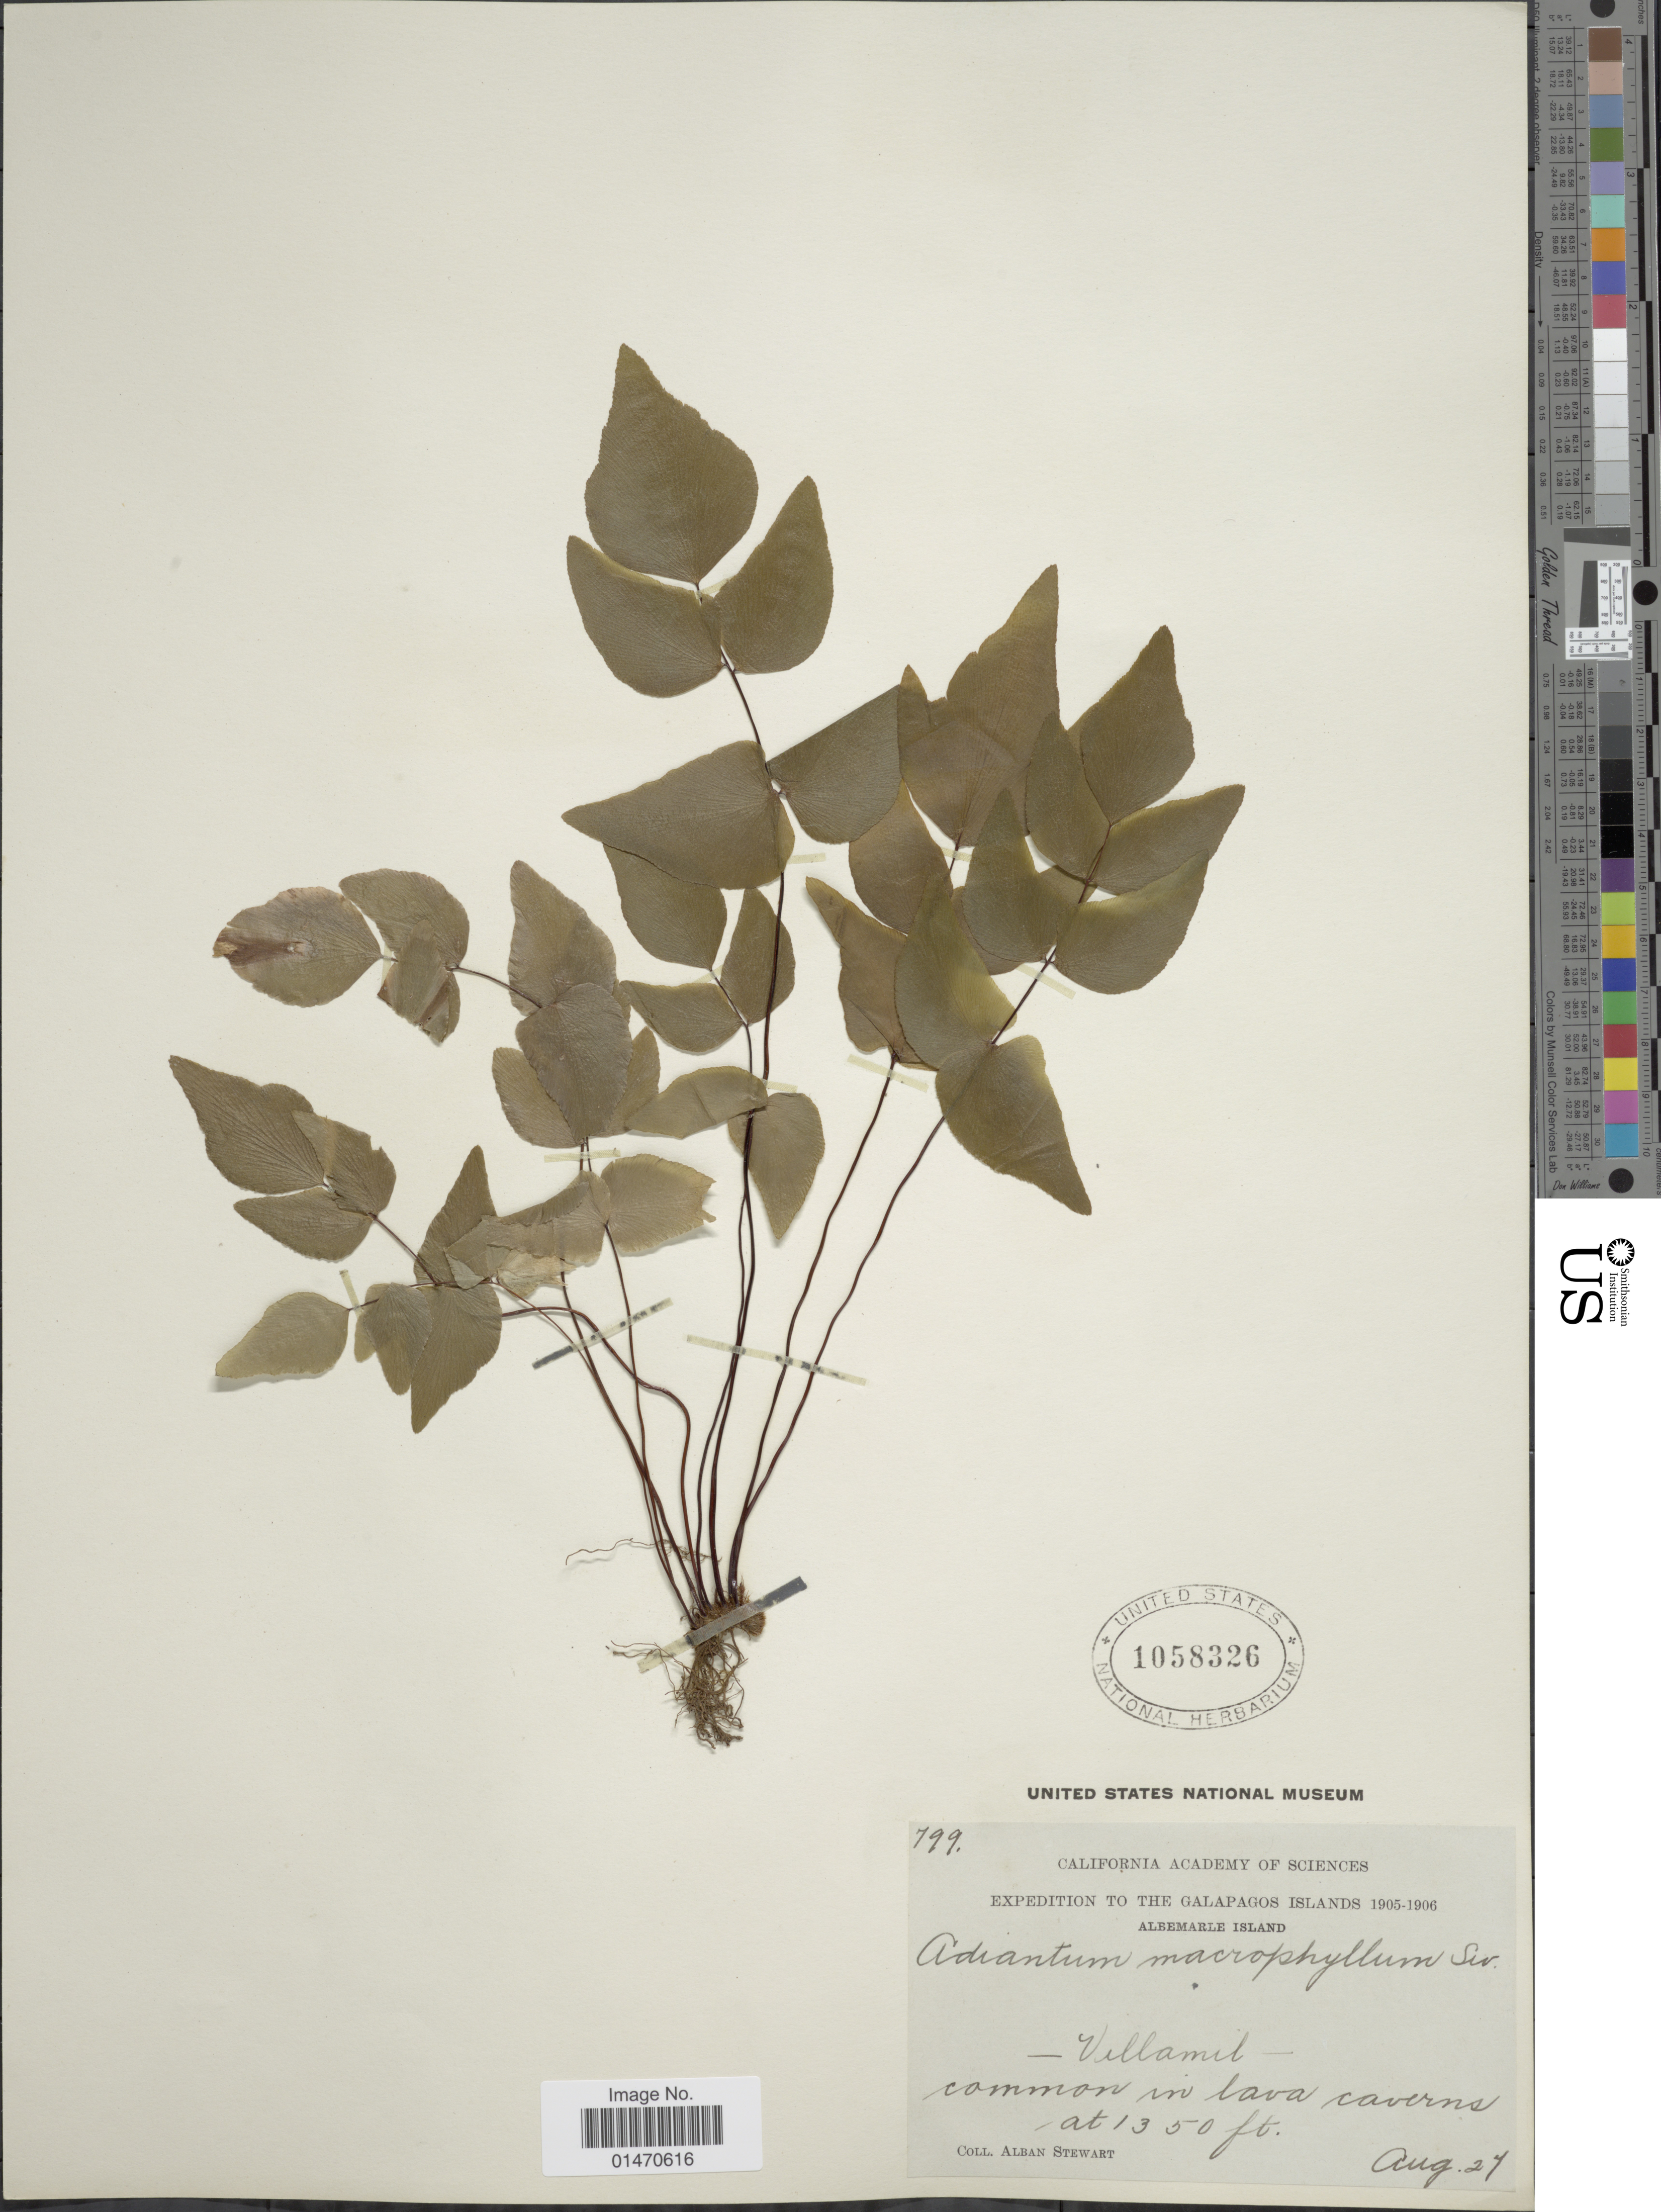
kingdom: Plantae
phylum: Tracheophyta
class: Polypodiopsida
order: Polypodiales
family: Pteridaceae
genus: Adiantum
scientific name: Adiantum macrophyllum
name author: Sw.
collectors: A. Stewart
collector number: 799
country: Ecuador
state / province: Colón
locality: Galapagos Islands, Albemarle Island, Villamil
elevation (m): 411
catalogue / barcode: US 1058326